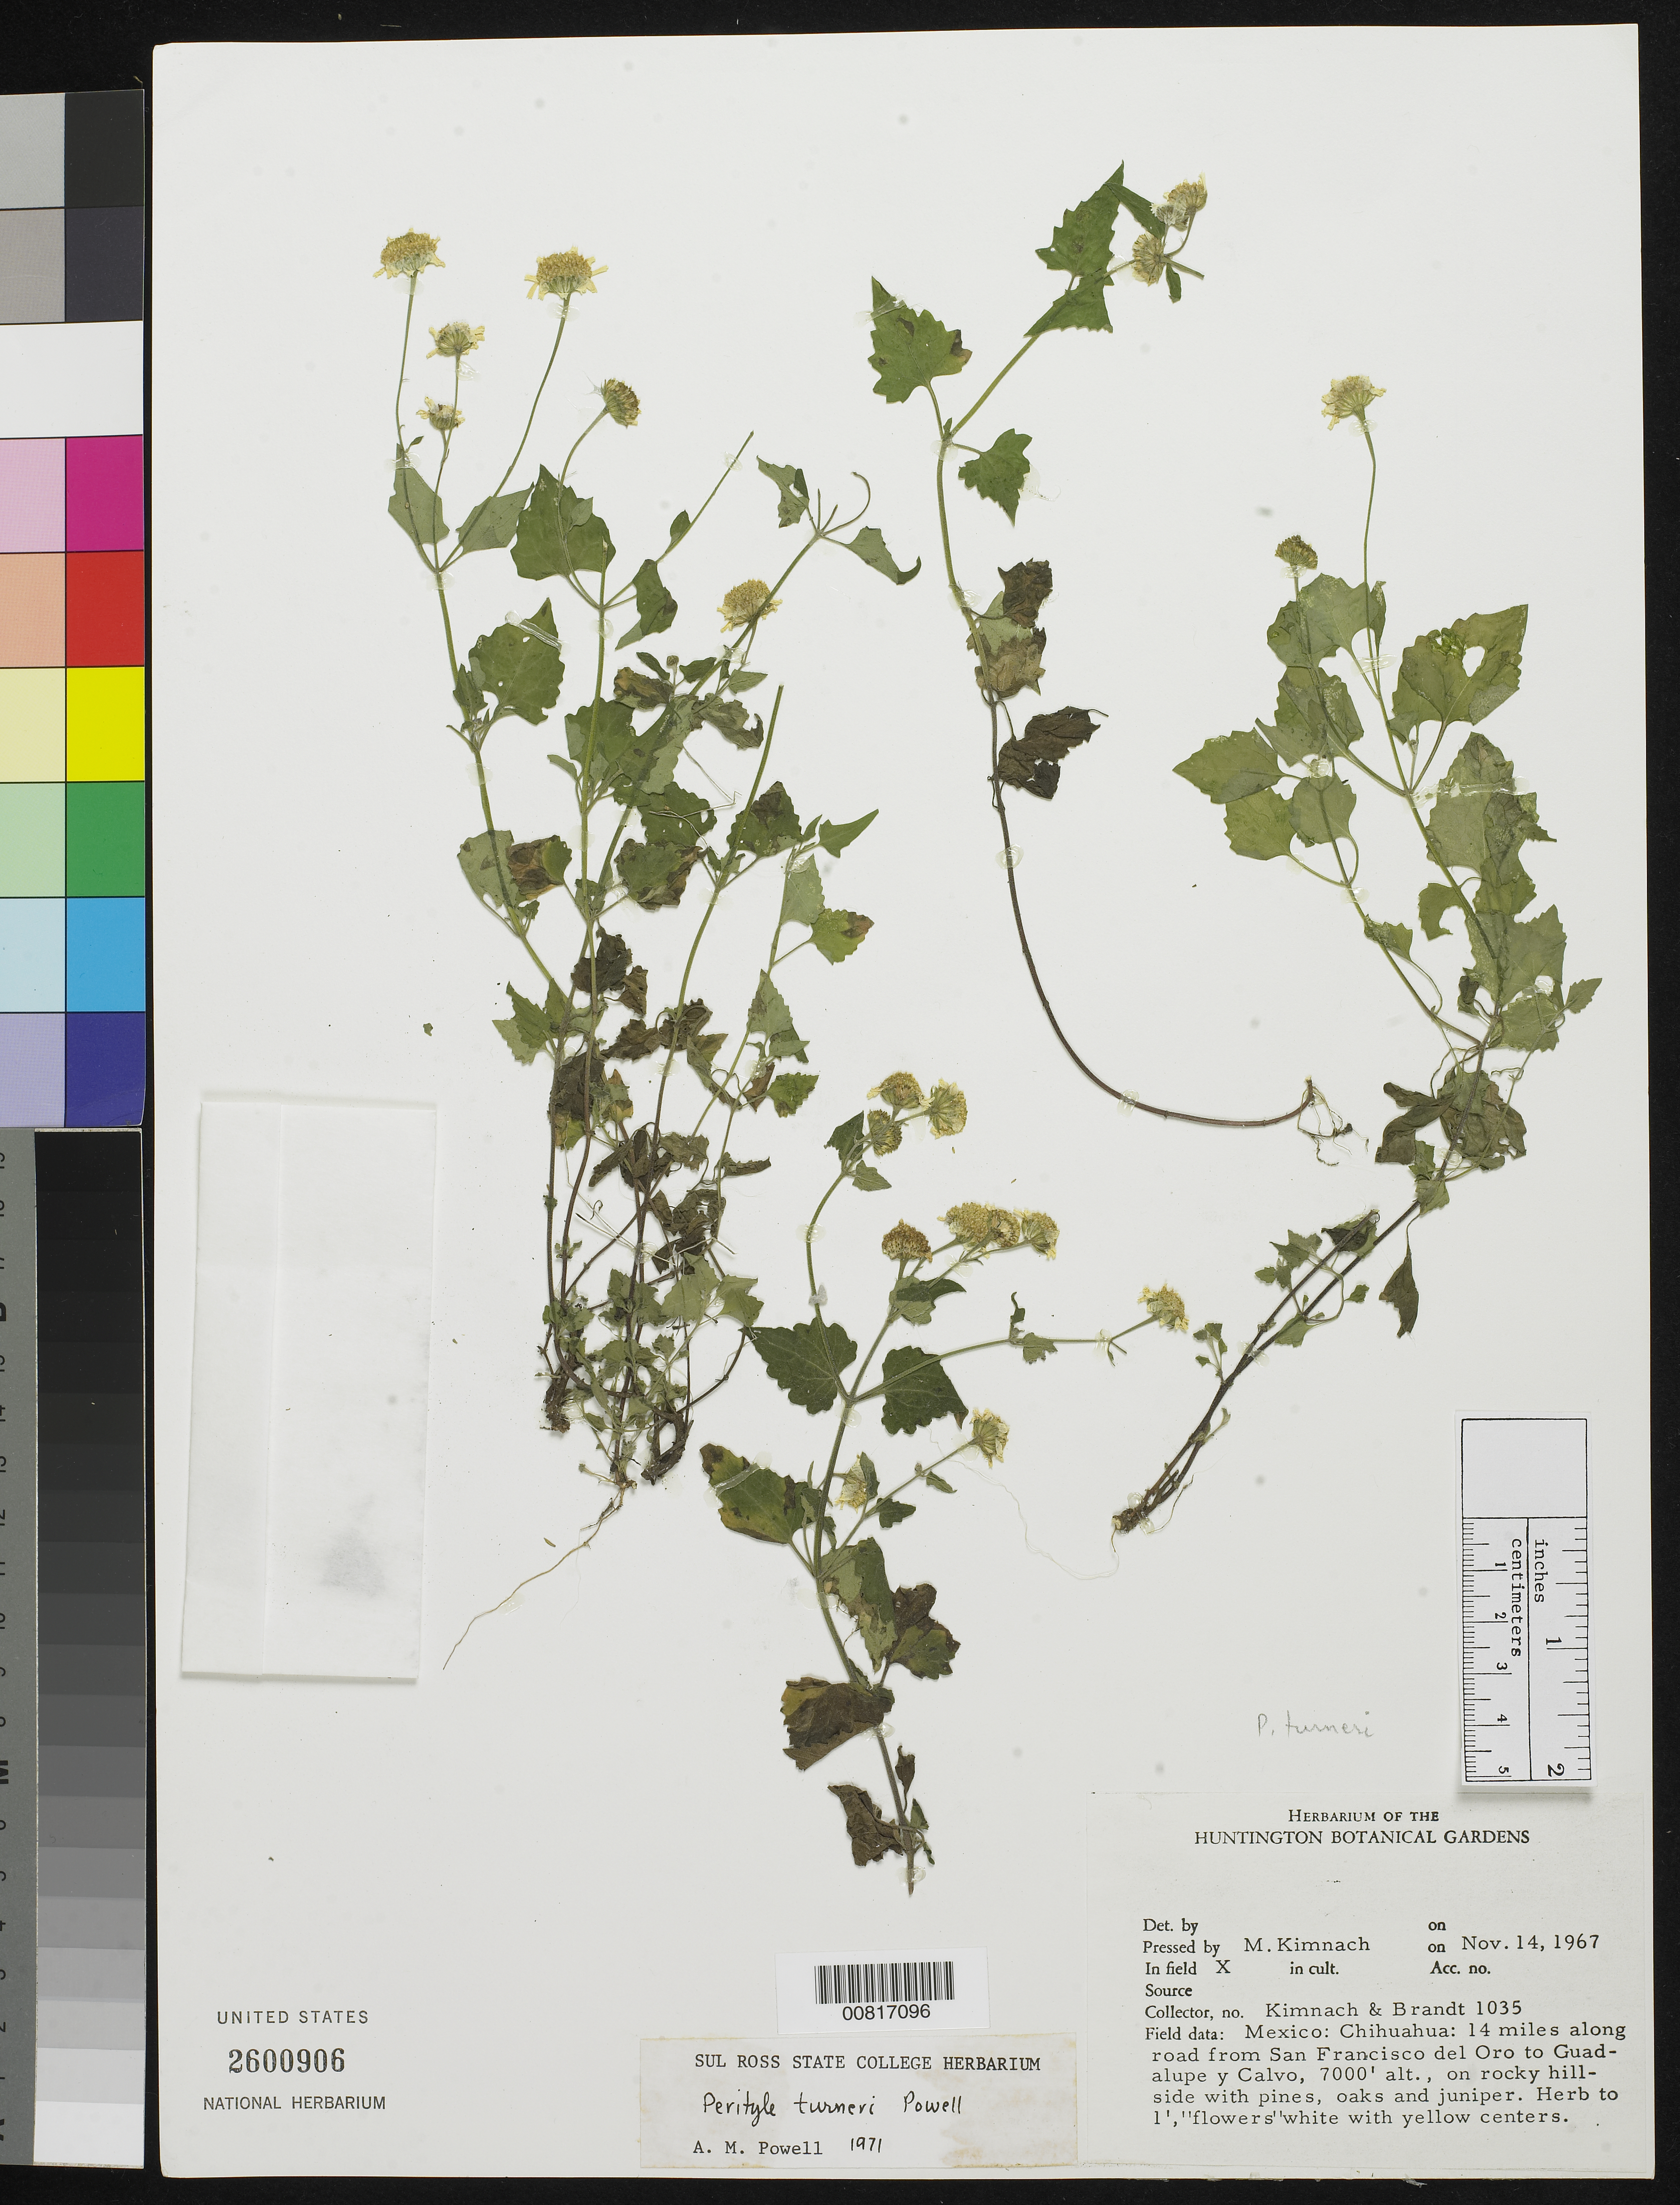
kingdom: Plantae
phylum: Tracheophyta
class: Magnoliopsida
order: Asterales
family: Asteraceae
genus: Perityle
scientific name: Perityle turneri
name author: A.M. Powell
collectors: M. W. Kimnach & -. Brandt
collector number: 1035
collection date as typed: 14 Nov 1967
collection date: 1967-11-14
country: Mexico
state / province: Chihuahua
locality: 14 miles along road from San Francisco del Oro to Guadalupe y Calvo.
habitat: Rocky hill-side with Pines, Oaks and Juniper.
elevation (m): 2134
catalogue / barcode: US 2600906